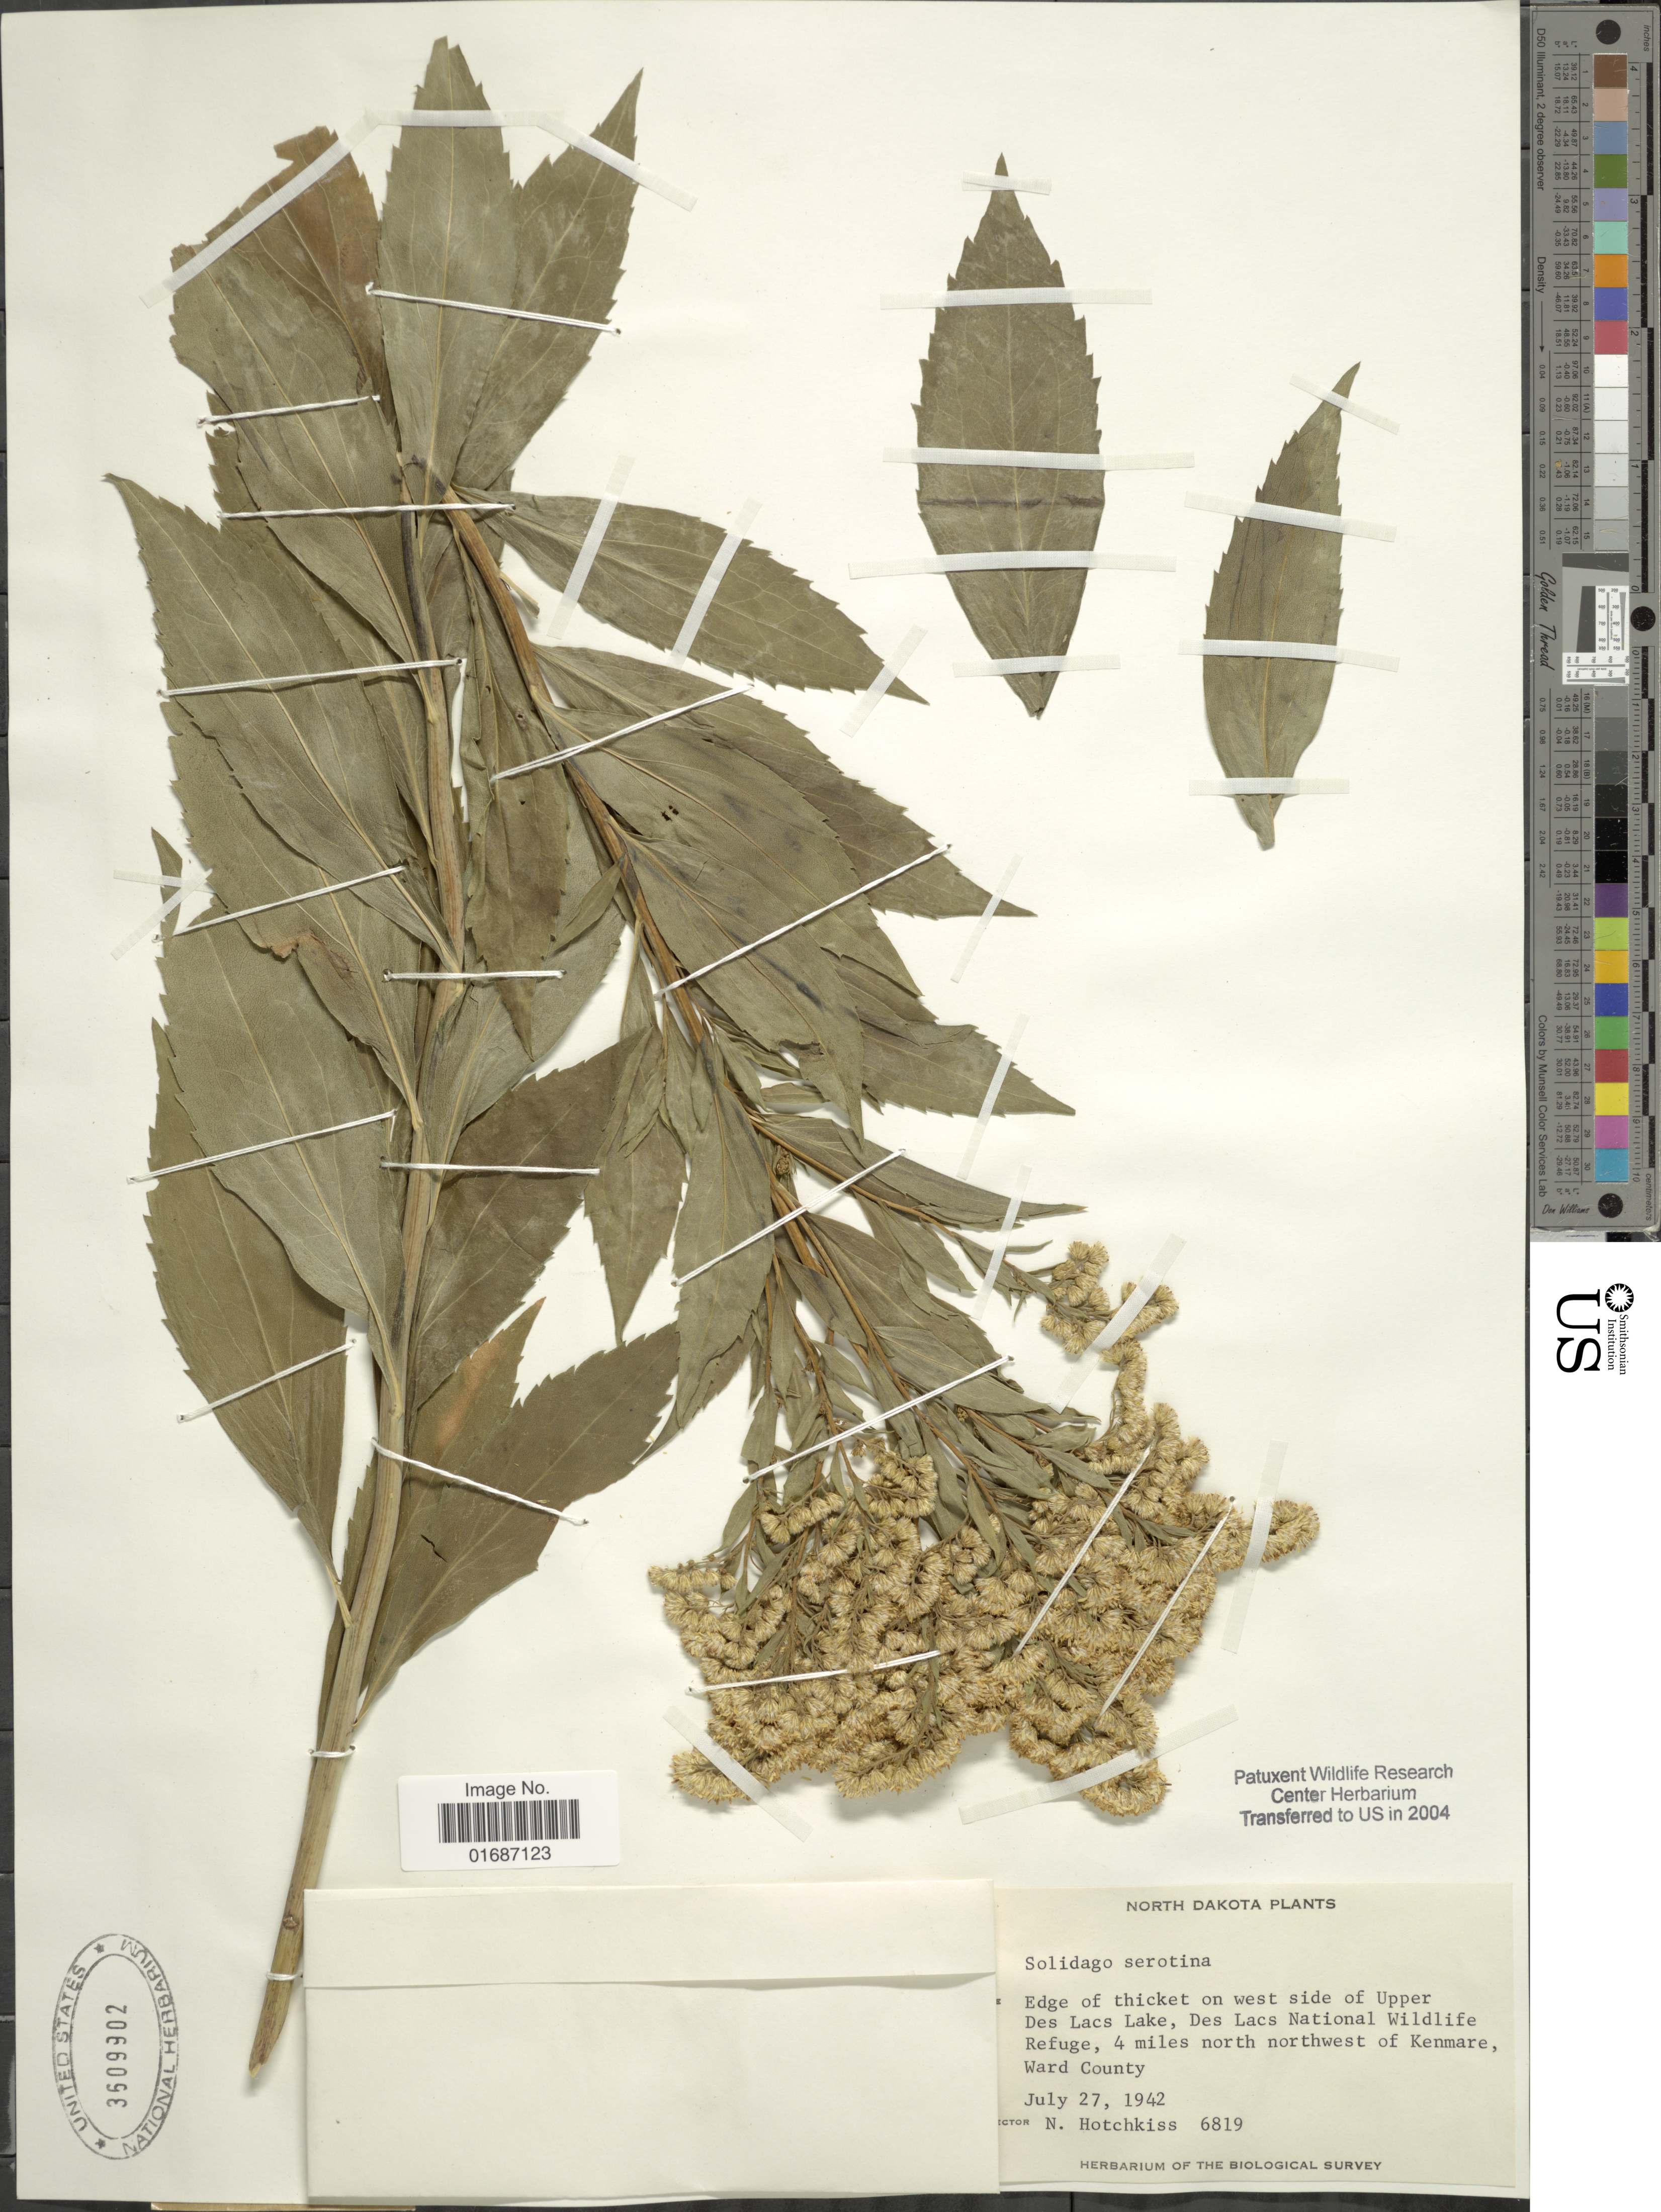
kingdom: Plantae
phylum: Tracheophyta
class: Magnoliopsida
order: Asterales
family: Asteraceae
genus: Solidago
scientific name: Solidago gigantea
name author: Aiton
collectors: N. Hotchkiss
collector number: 6819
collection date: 1942-07-27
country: United States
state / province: North Dakota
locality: Edge of thicket on west side of Upper Des Lacs Lake, Des Lacs National Wildlife Refuge, 4 miles north northwest of Kenmare, Ward County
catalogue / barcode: US 3509902